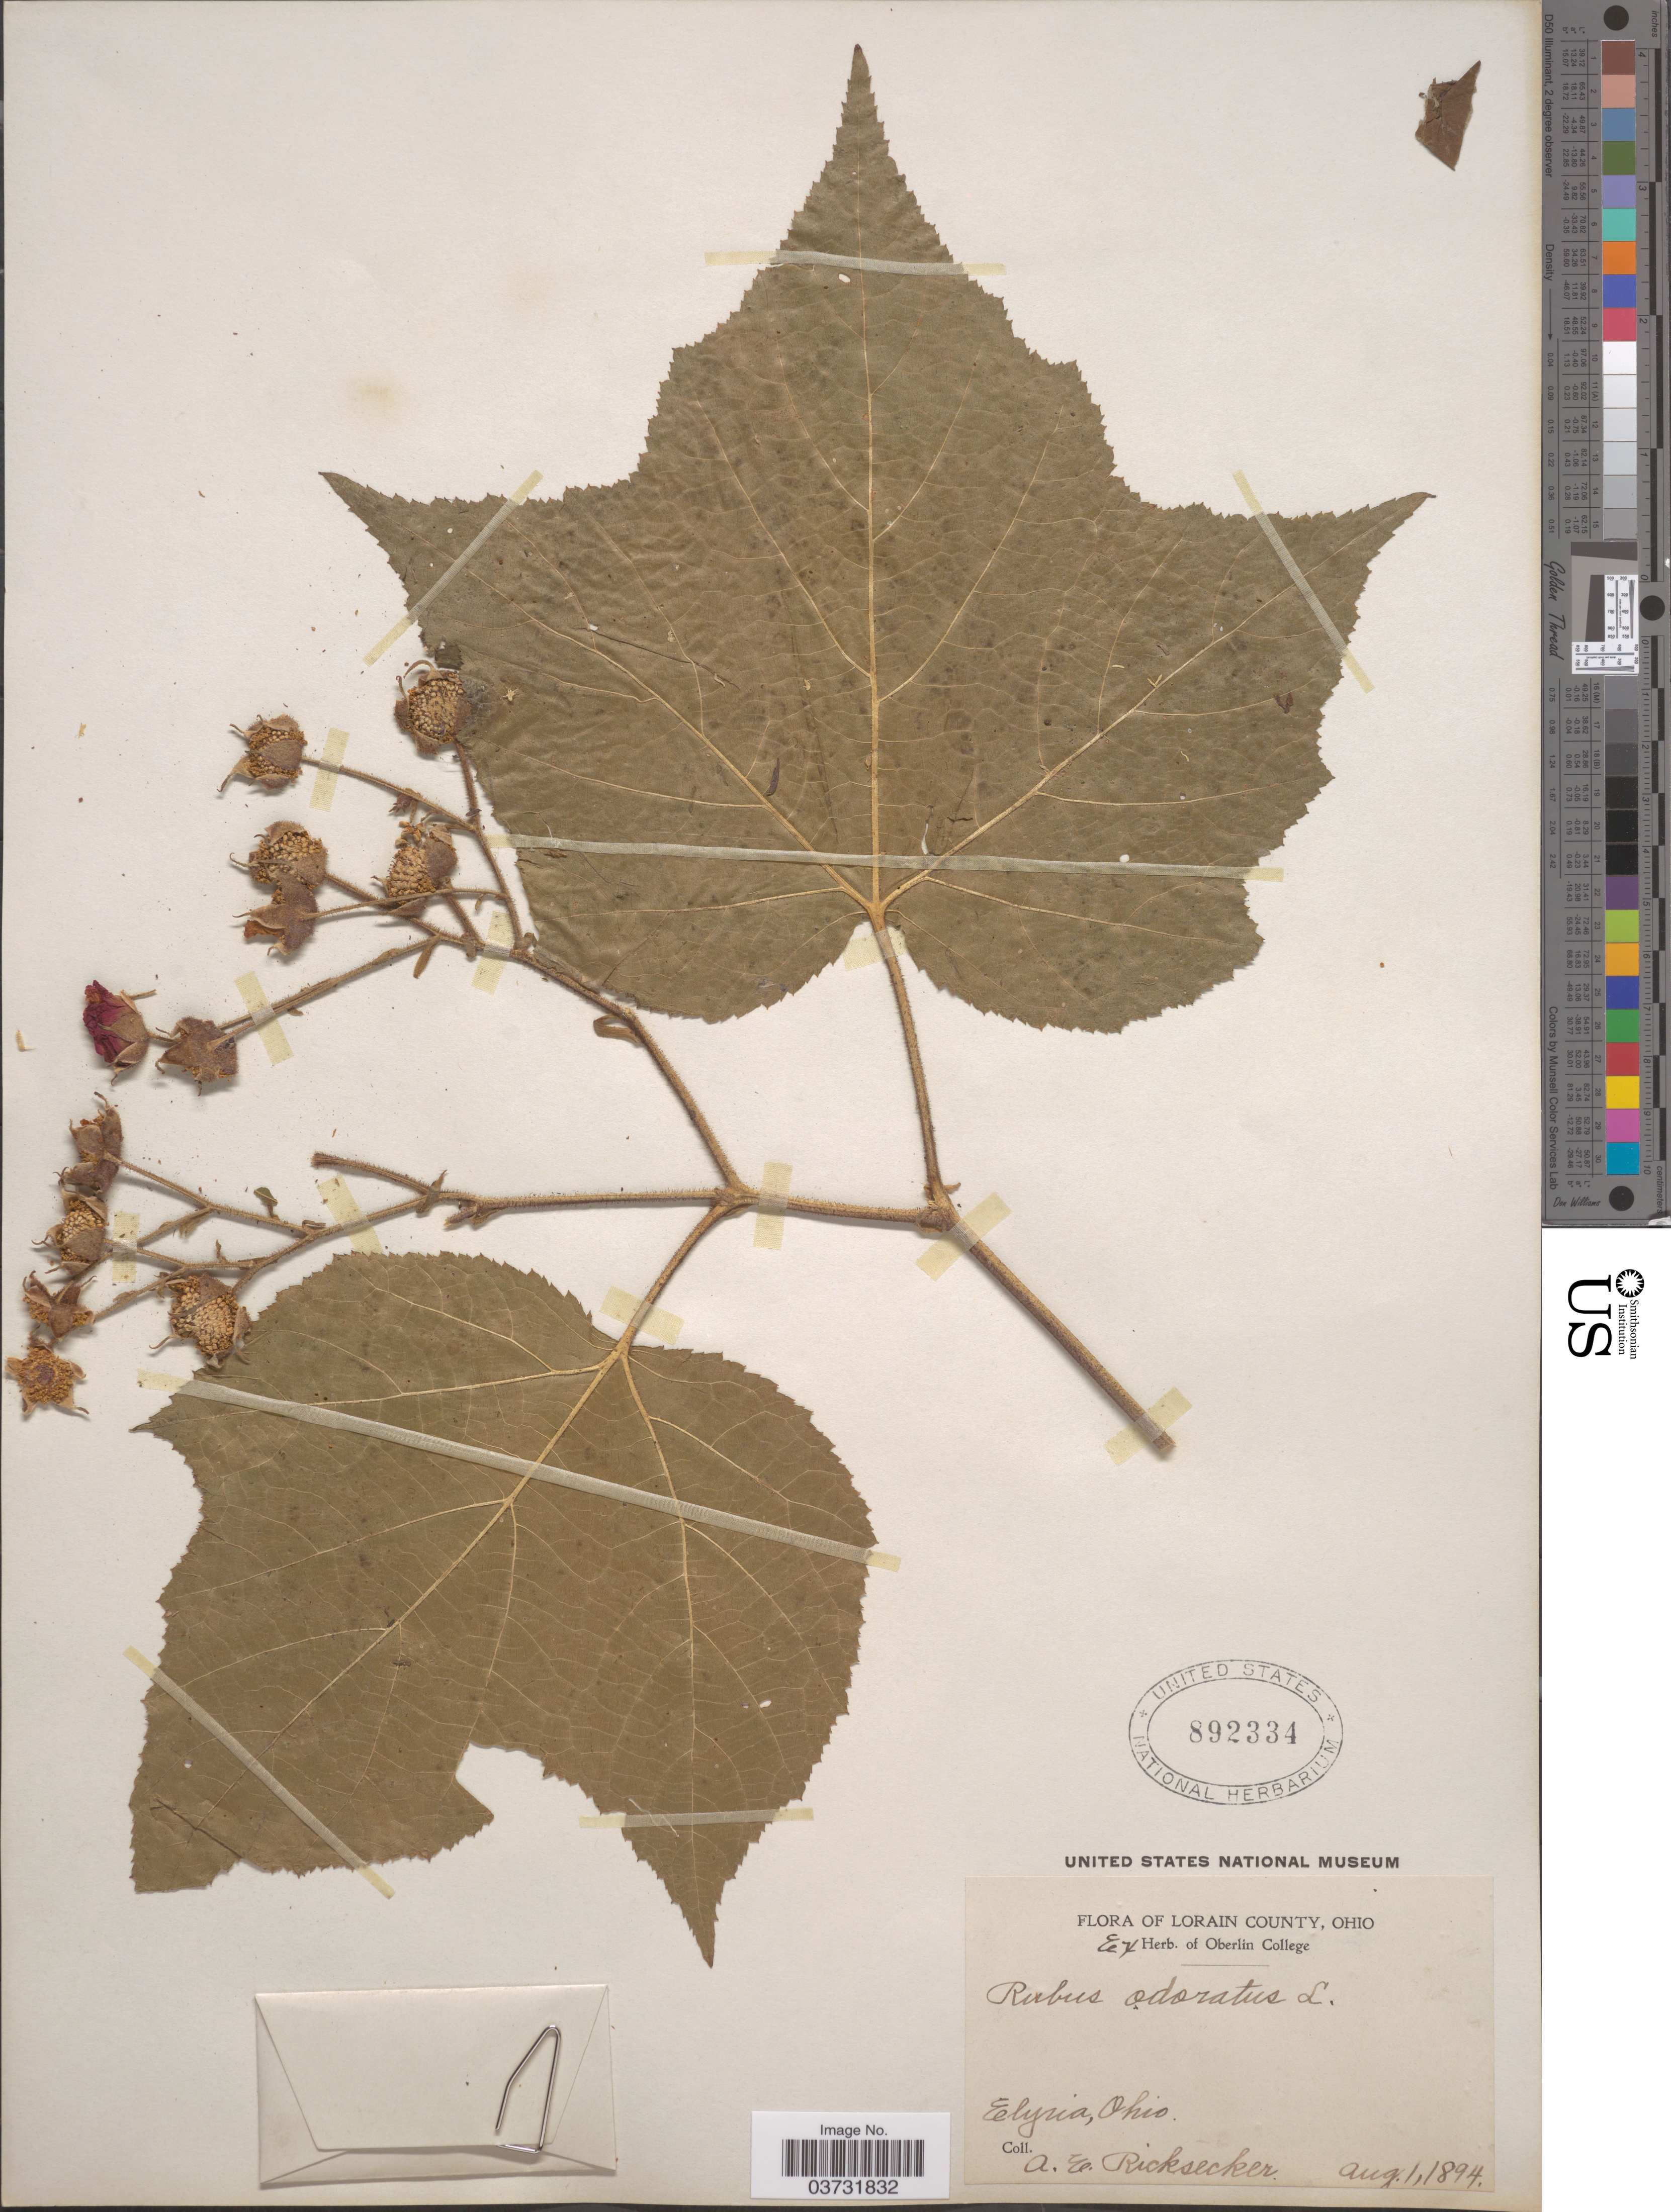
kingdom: Plantae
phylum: Tracheophyta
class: Magnoliopsida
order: Rosales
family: Rosaceae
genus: Rubus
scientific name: Rubus odoratus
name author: L.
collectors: A. E. Ricksecker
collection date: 1894-08-01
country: United States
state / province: Ohio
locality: Lorain County. Elyria.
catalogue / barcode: US 892334